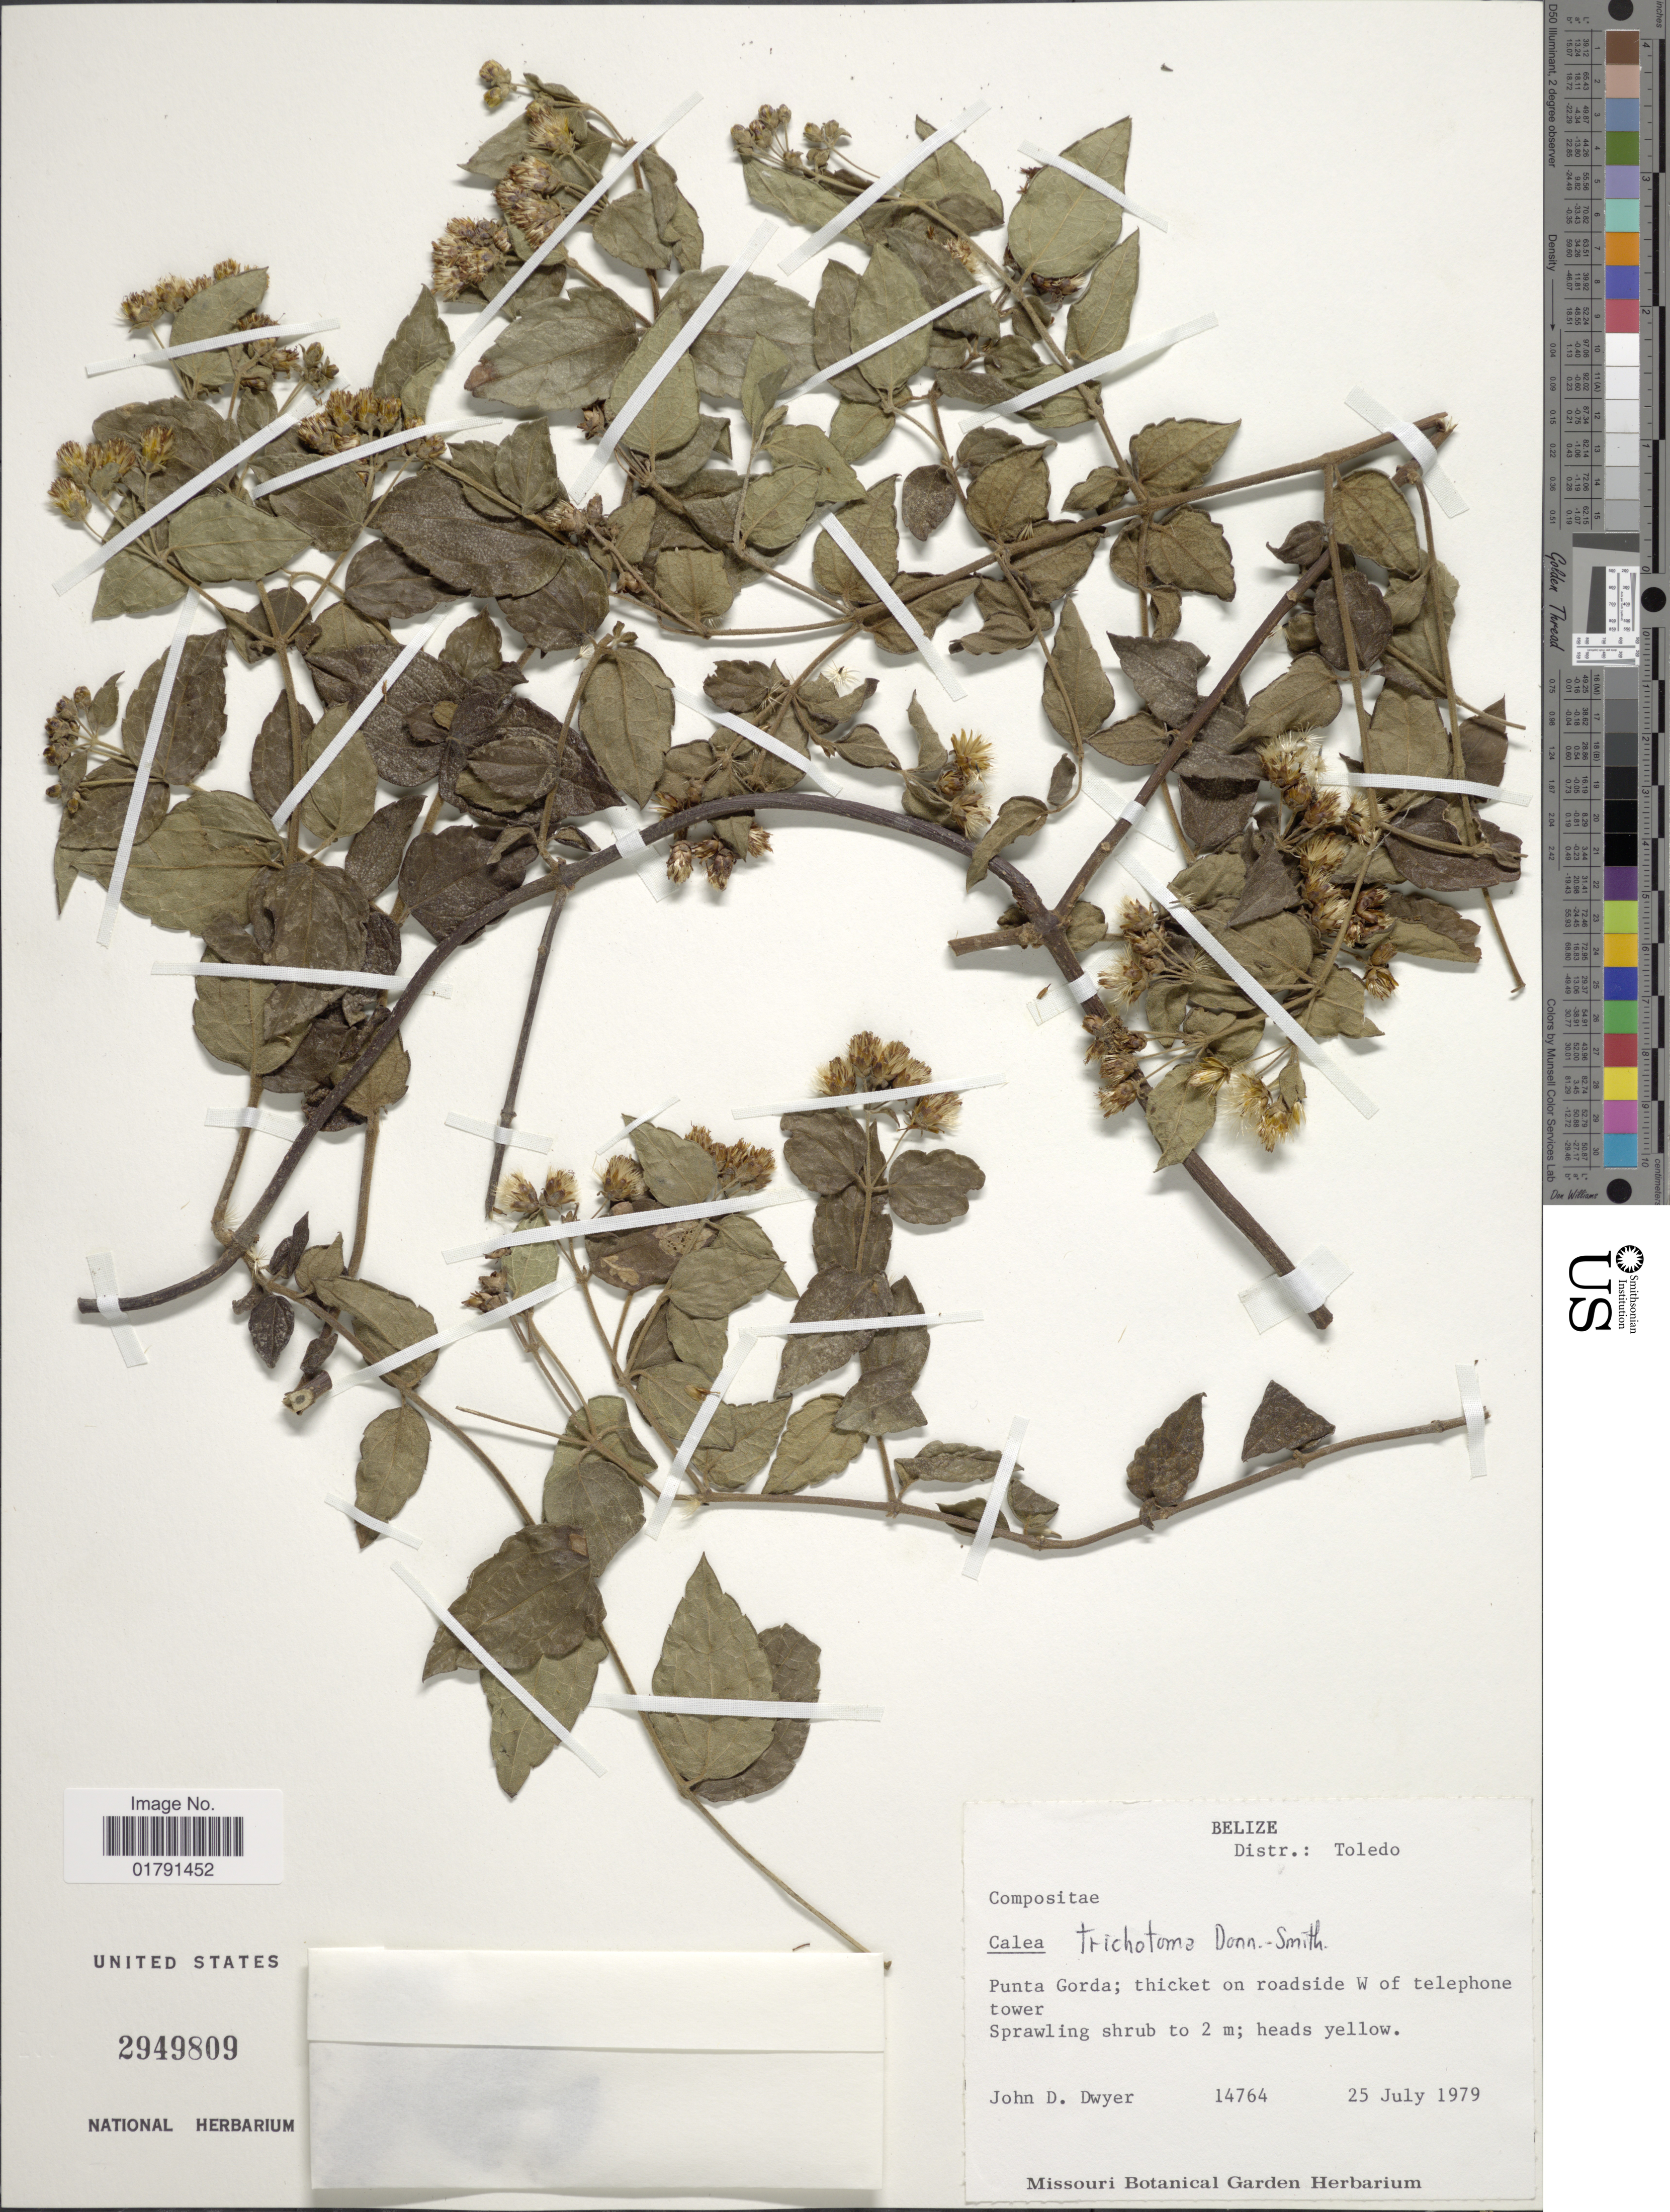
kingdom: Plantae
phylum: Tracheophyta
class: Magnoliopsida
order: Asterales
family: Asteraceae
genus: Calea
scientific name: Calea trichotoma var. trichotoma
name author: Donn. Sm.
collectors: J. D. Dwyer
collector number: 14764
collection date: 1979-07-25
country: Belize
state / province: Toledo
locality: Punta Gorda, on roadside W of telephone tower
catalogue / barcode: US 2949809